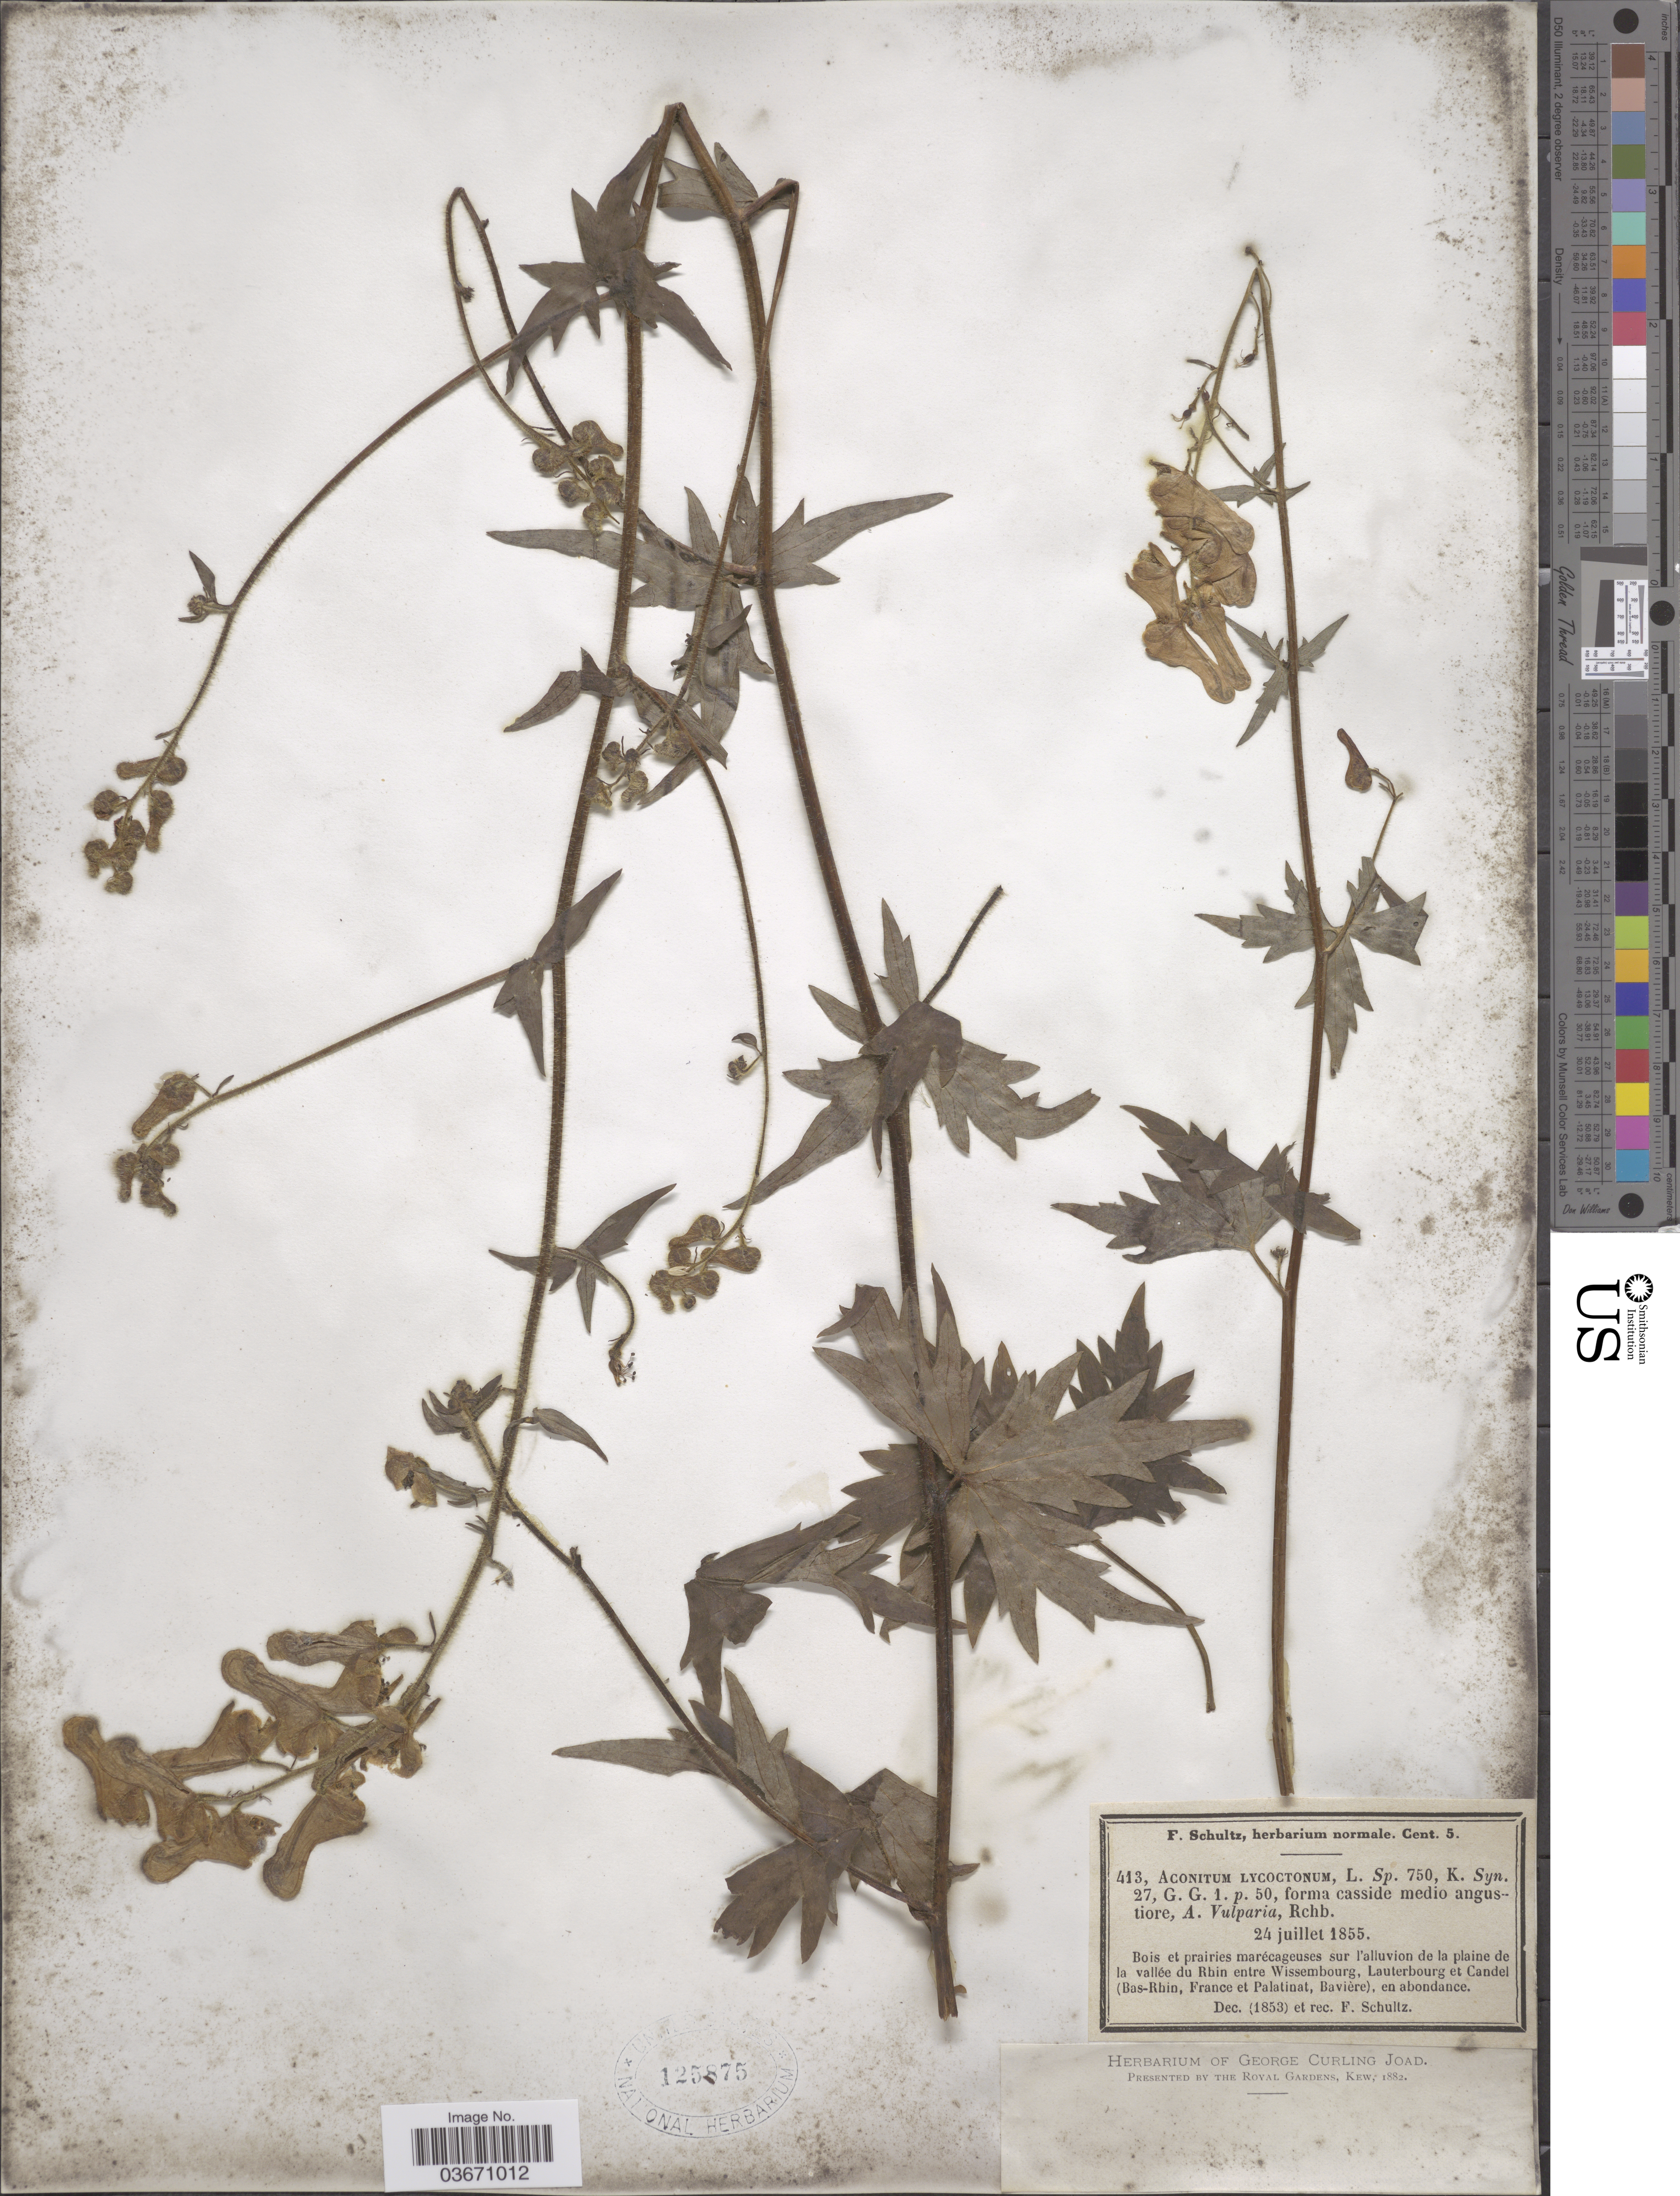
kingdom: Plantae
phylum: Tracheophyta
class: Magnoliopsida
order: Ranunculales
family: Ranunculaceae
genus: Aconitum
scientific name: Aconitum lycoctonum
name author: L.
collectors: F. Schultz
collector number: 413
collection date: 1855-07-24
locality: Bois et prairies marécageuses sur l'alluvion de la plaine de la vallée du Rhin entre Wissembourg, Lauterbourg et Candel (Bas-Rhin, France et Palatinat, Bavière).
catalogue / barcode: US 125875